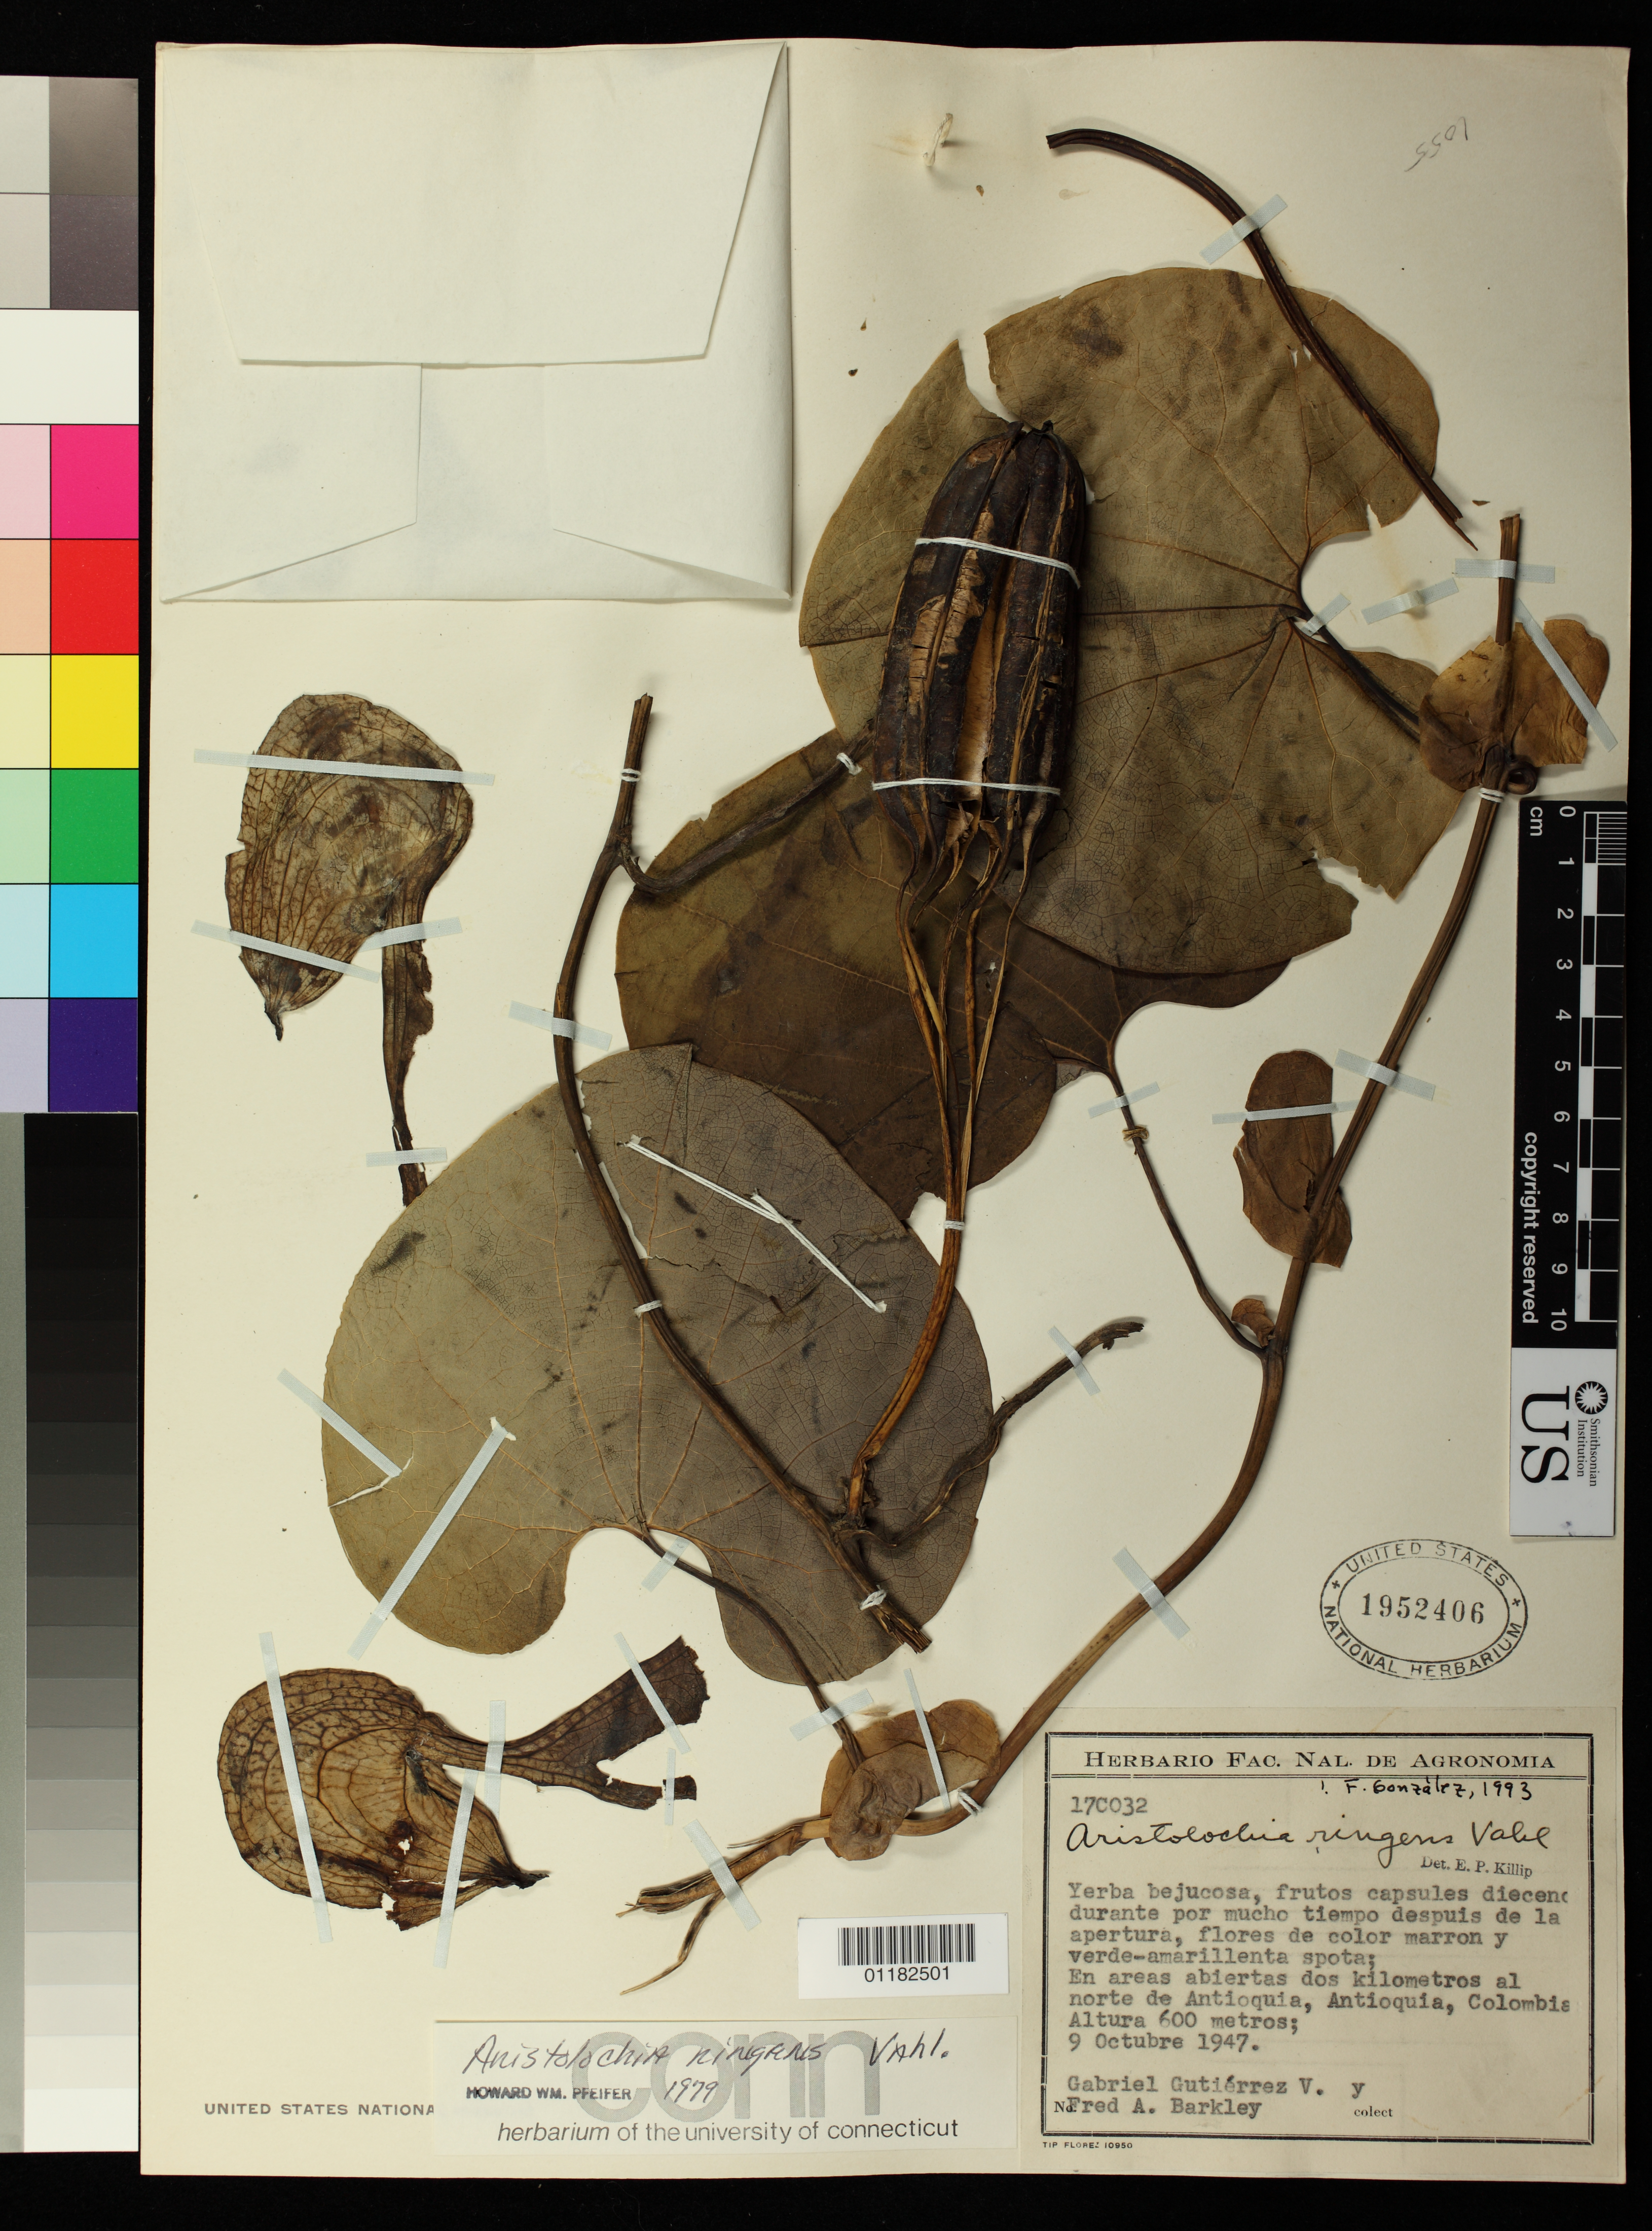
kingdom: Plantae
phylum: Tracheophyta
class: Magnoliopsida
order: Piperales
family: Aristolochiaceae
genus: Aristolochia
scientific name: Aristolochia ringens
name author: Vahl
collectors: G. Gutiérrez & F. A. Barkley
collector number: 17C032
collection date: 1947-10-09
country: Colombia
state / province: Antioquia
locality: En area abiertas dos kilometros al norte de Antioquia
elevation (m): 600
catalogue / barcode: US 1952406